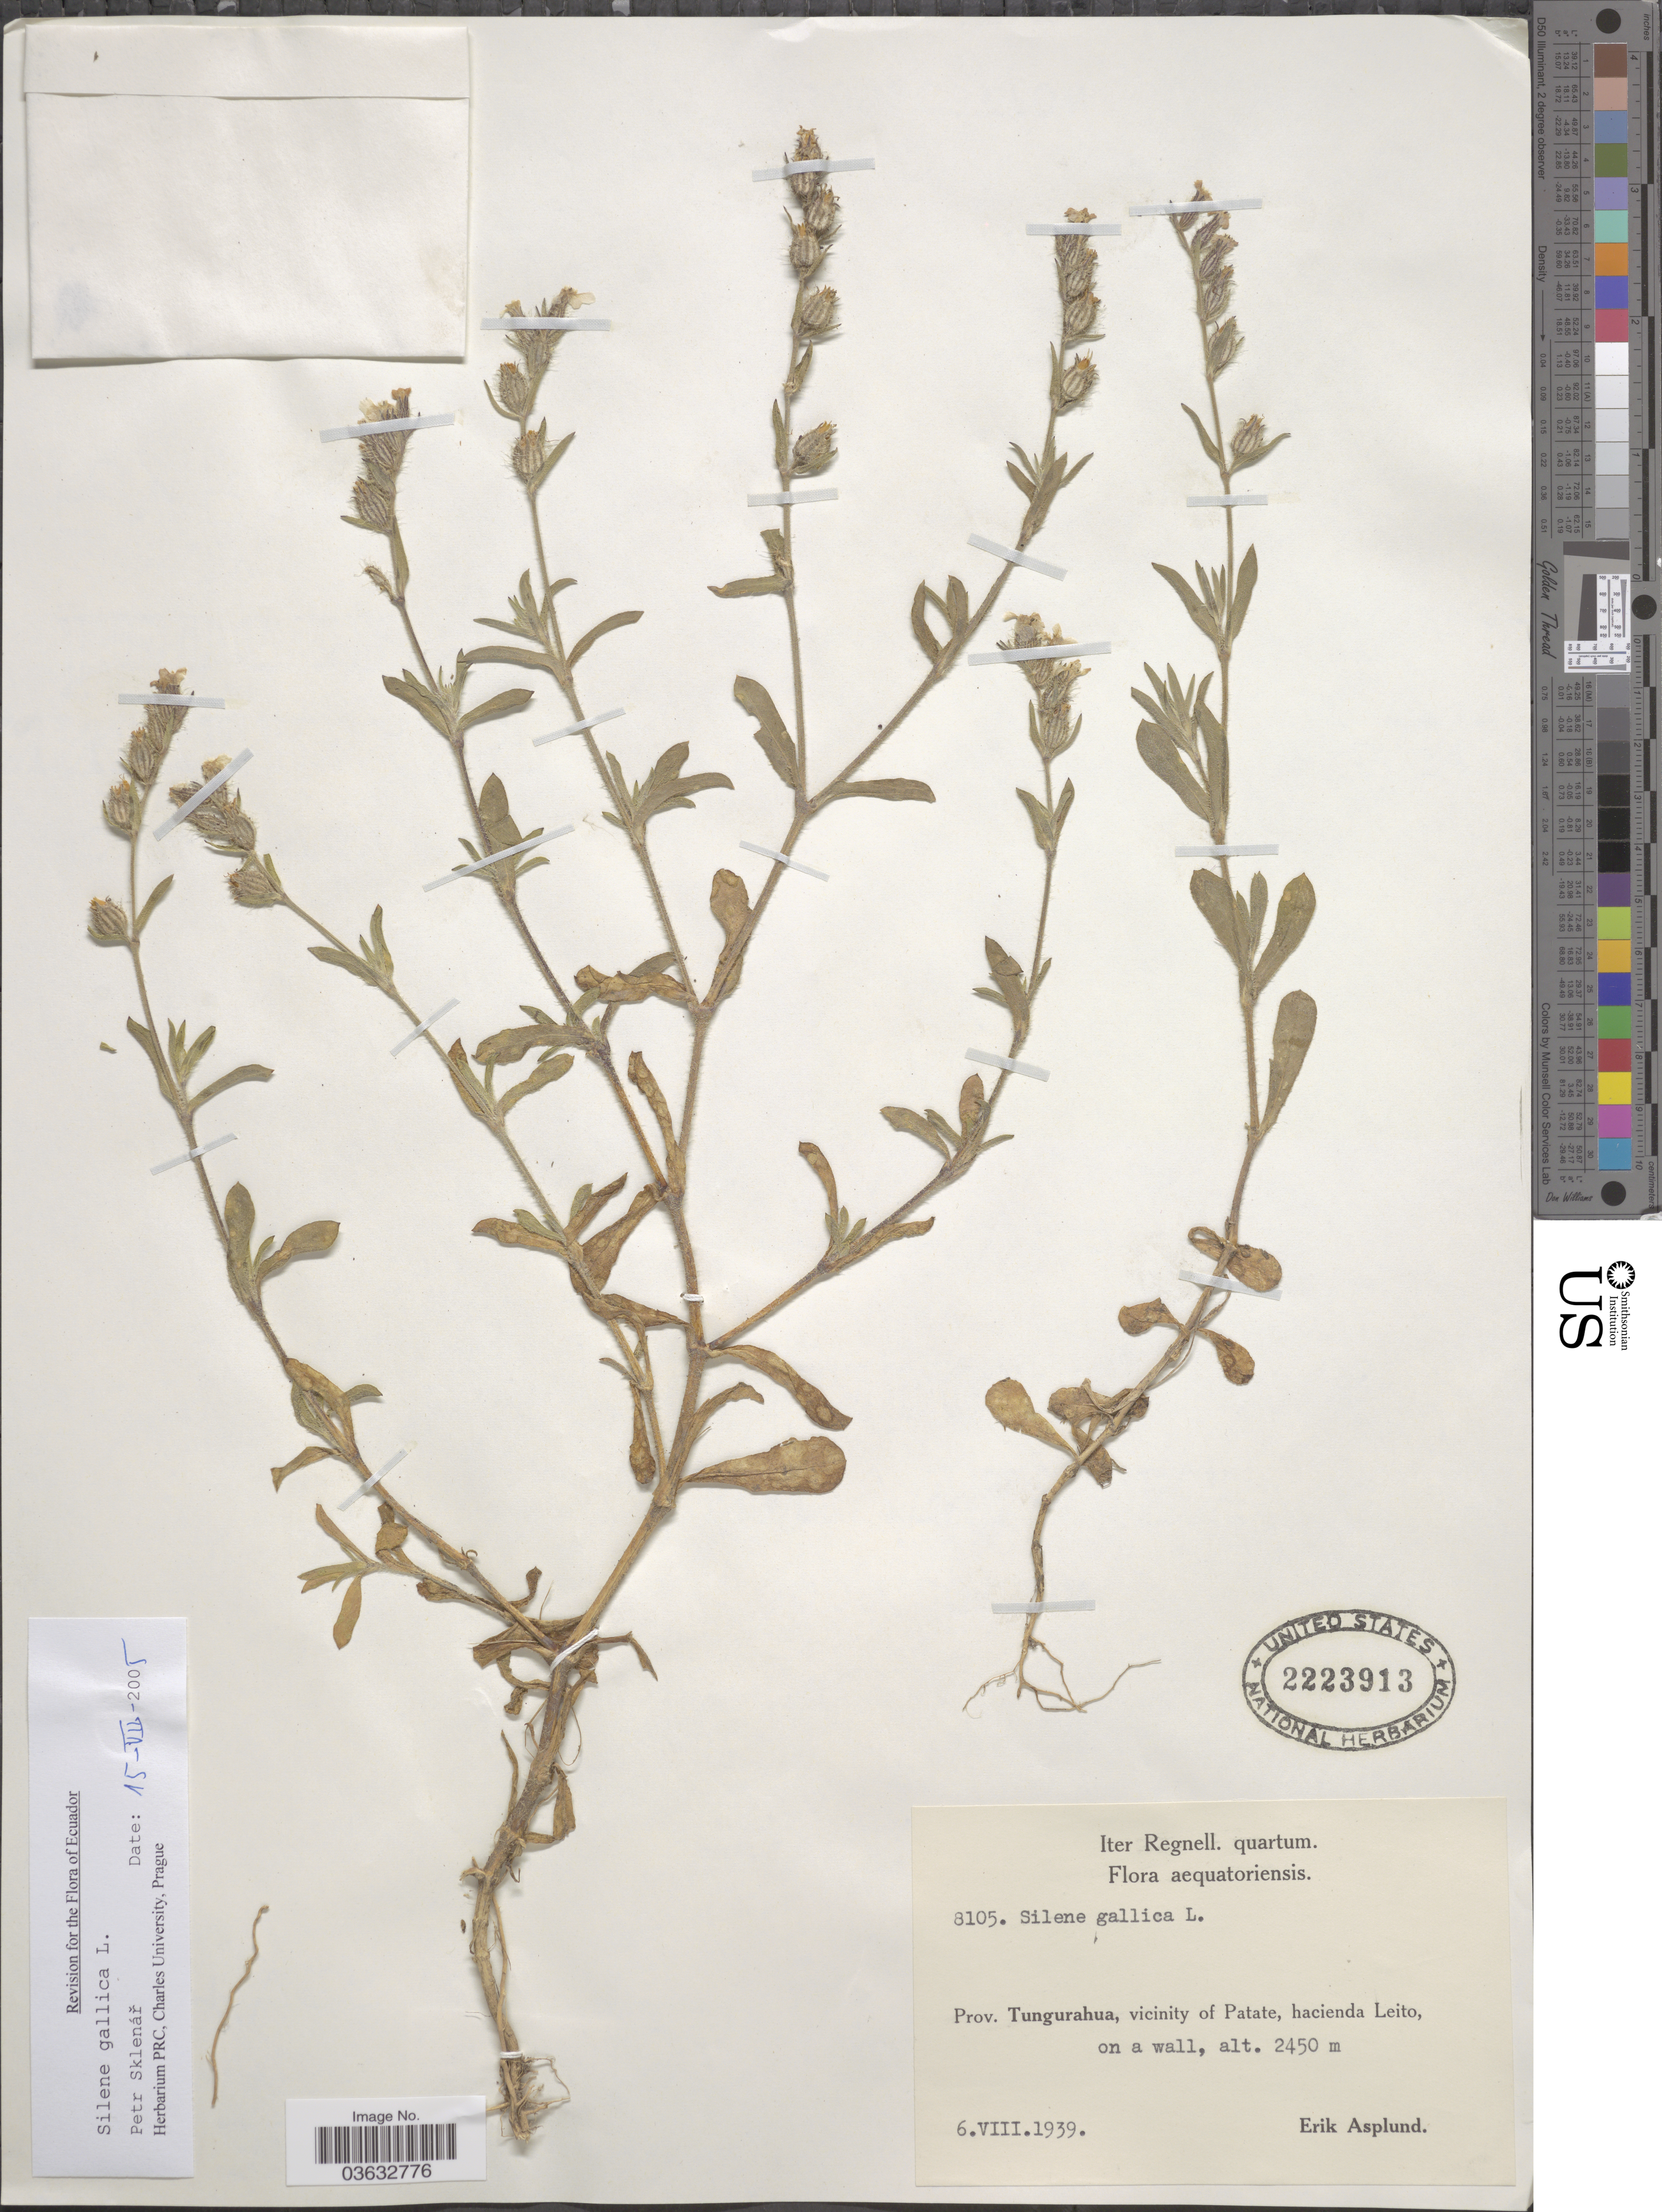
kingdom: Plantae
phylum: Tracheophyta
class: Magnoliopsida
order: Caryophyllales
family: Caryophyllaceae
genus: Silene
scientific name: Silene gallica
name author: L.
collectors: E. Asplund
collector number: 8105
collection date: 1939-08-06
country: Ecuador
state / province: Tungurahua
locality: Aequatoriensis. Vicinity of Patate, hacienda Leito.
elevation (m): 2450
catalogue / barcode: US 2223913